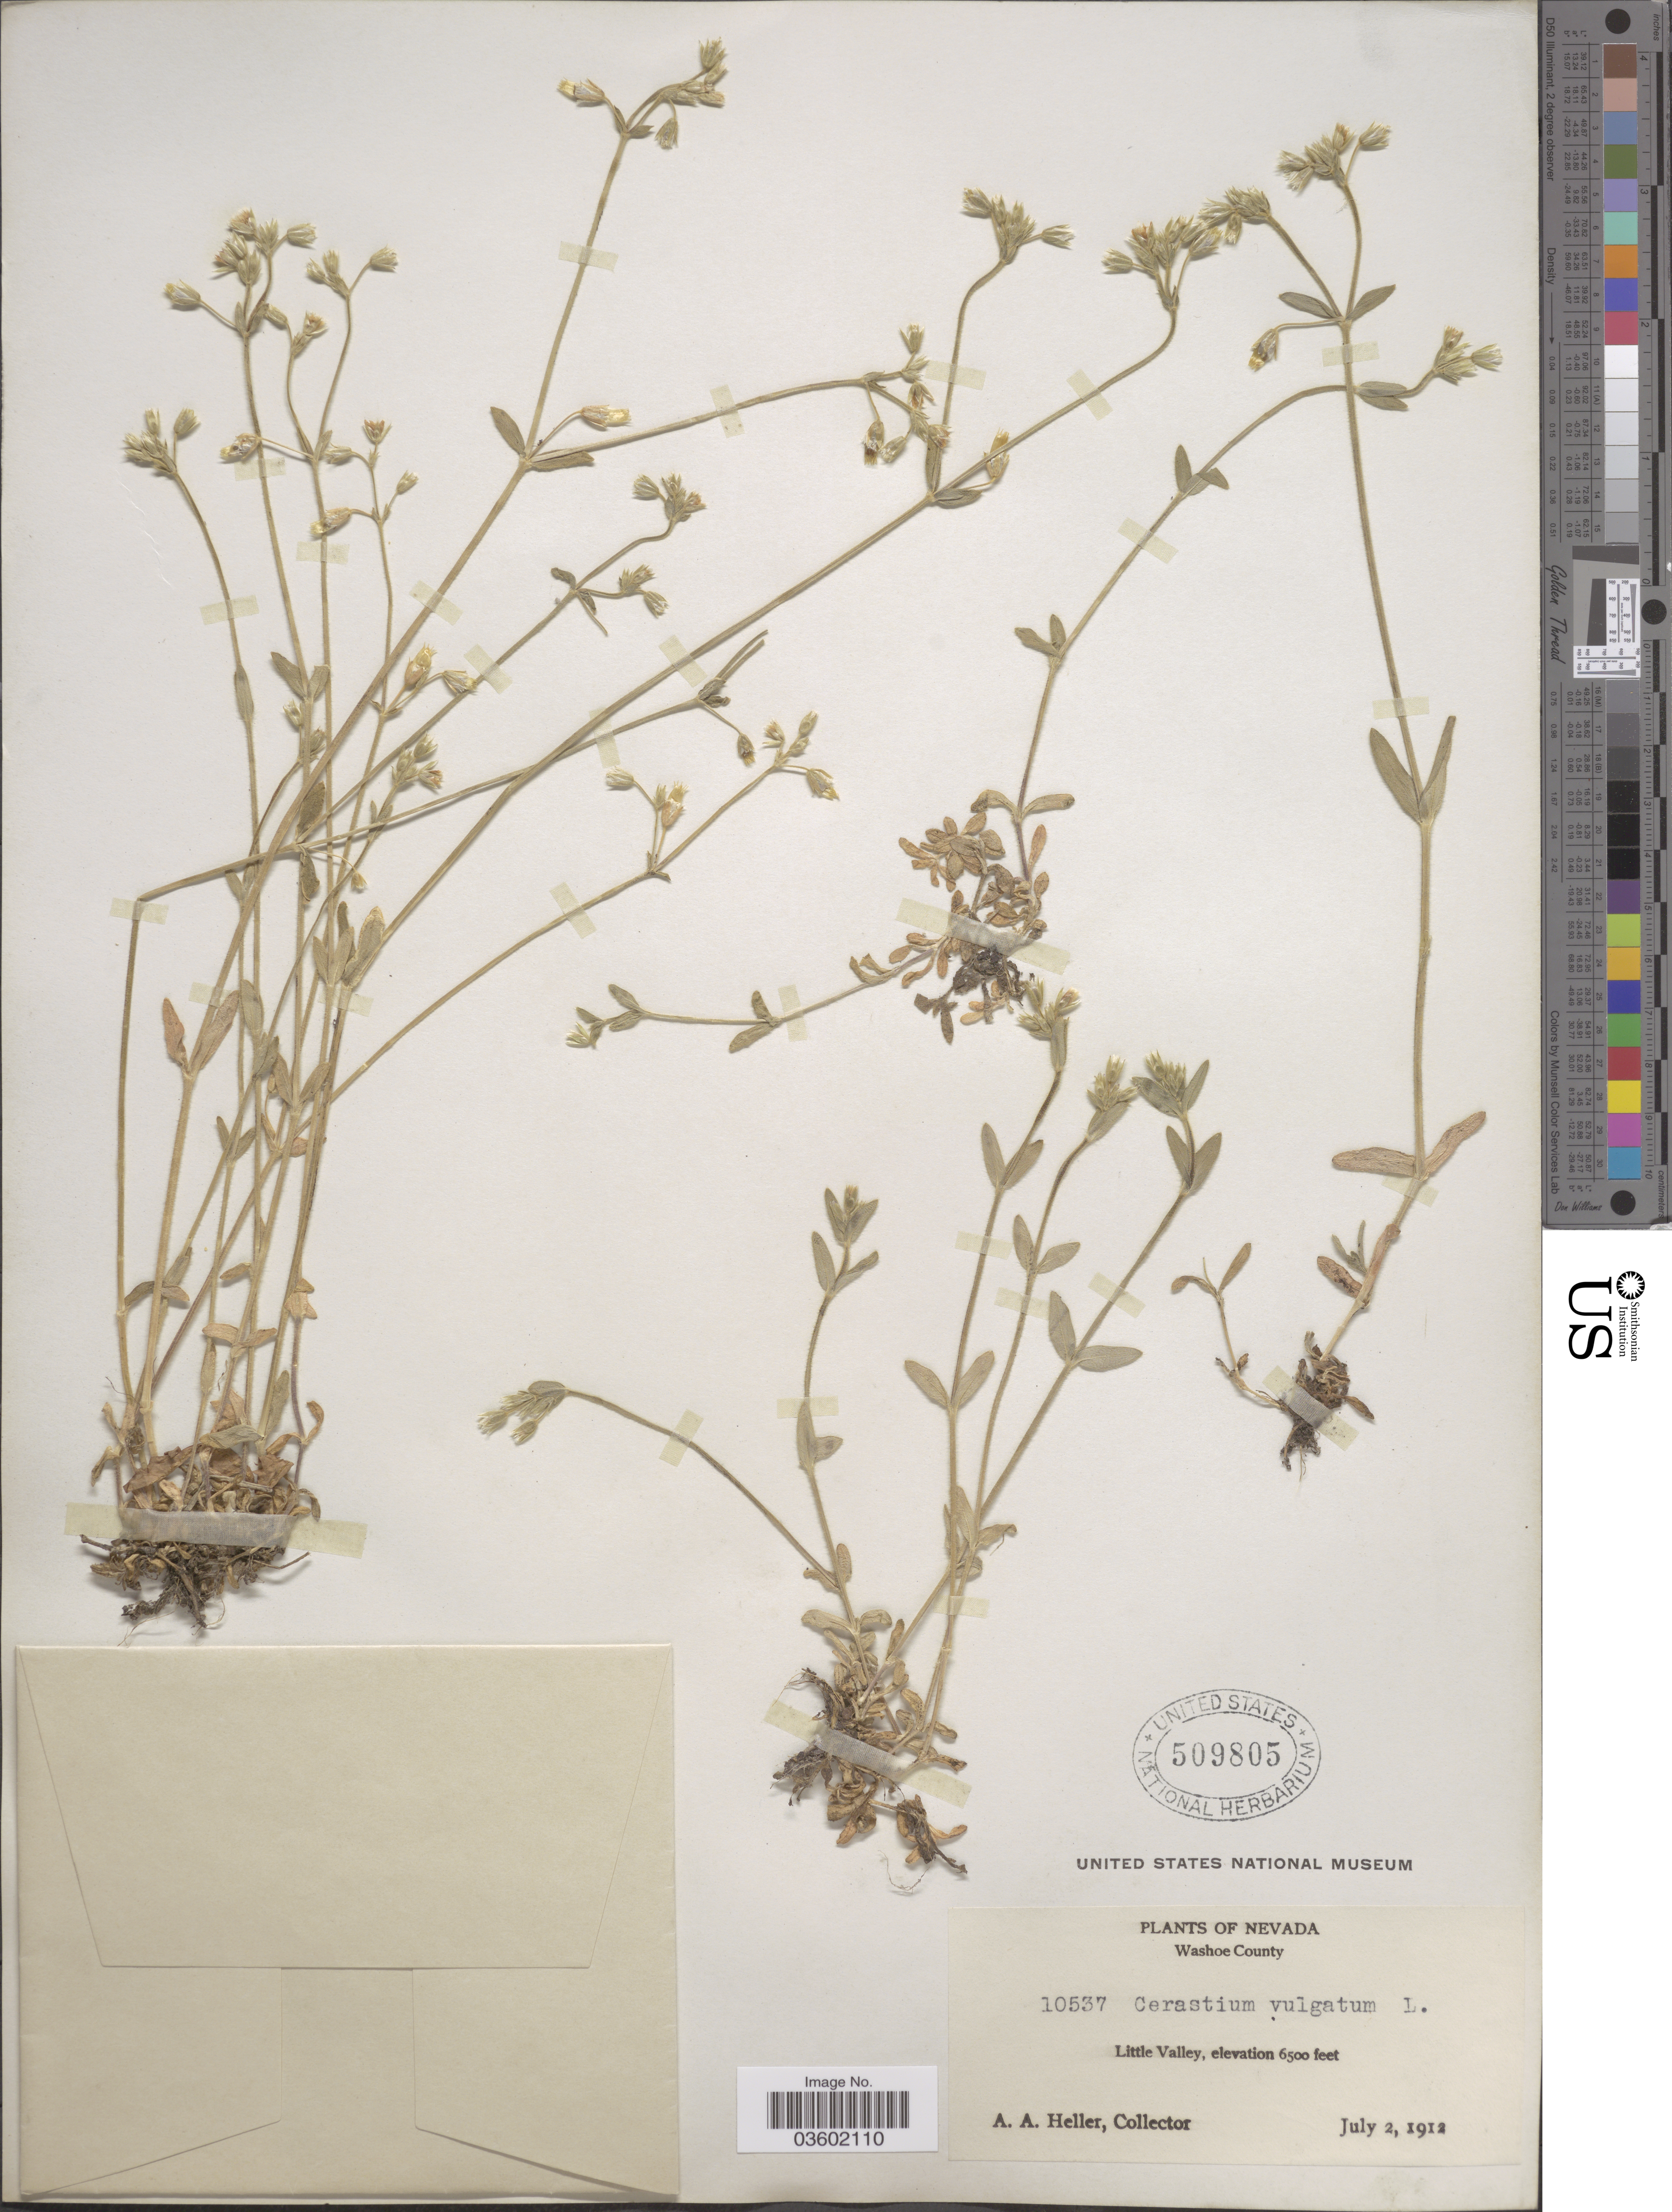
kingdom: Plantae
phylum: Tracheophyta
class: Magnoliopsida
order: Caryophyllales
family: Caryophyllaceae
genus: Cerastium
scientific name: Cerastium vulgatum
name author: L.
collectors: A. A. Heller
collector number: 10537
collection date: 1912-07-02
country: United States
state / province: Nevada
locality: Washoe County, Little Valley.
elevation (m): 1981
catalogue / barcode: US 509805